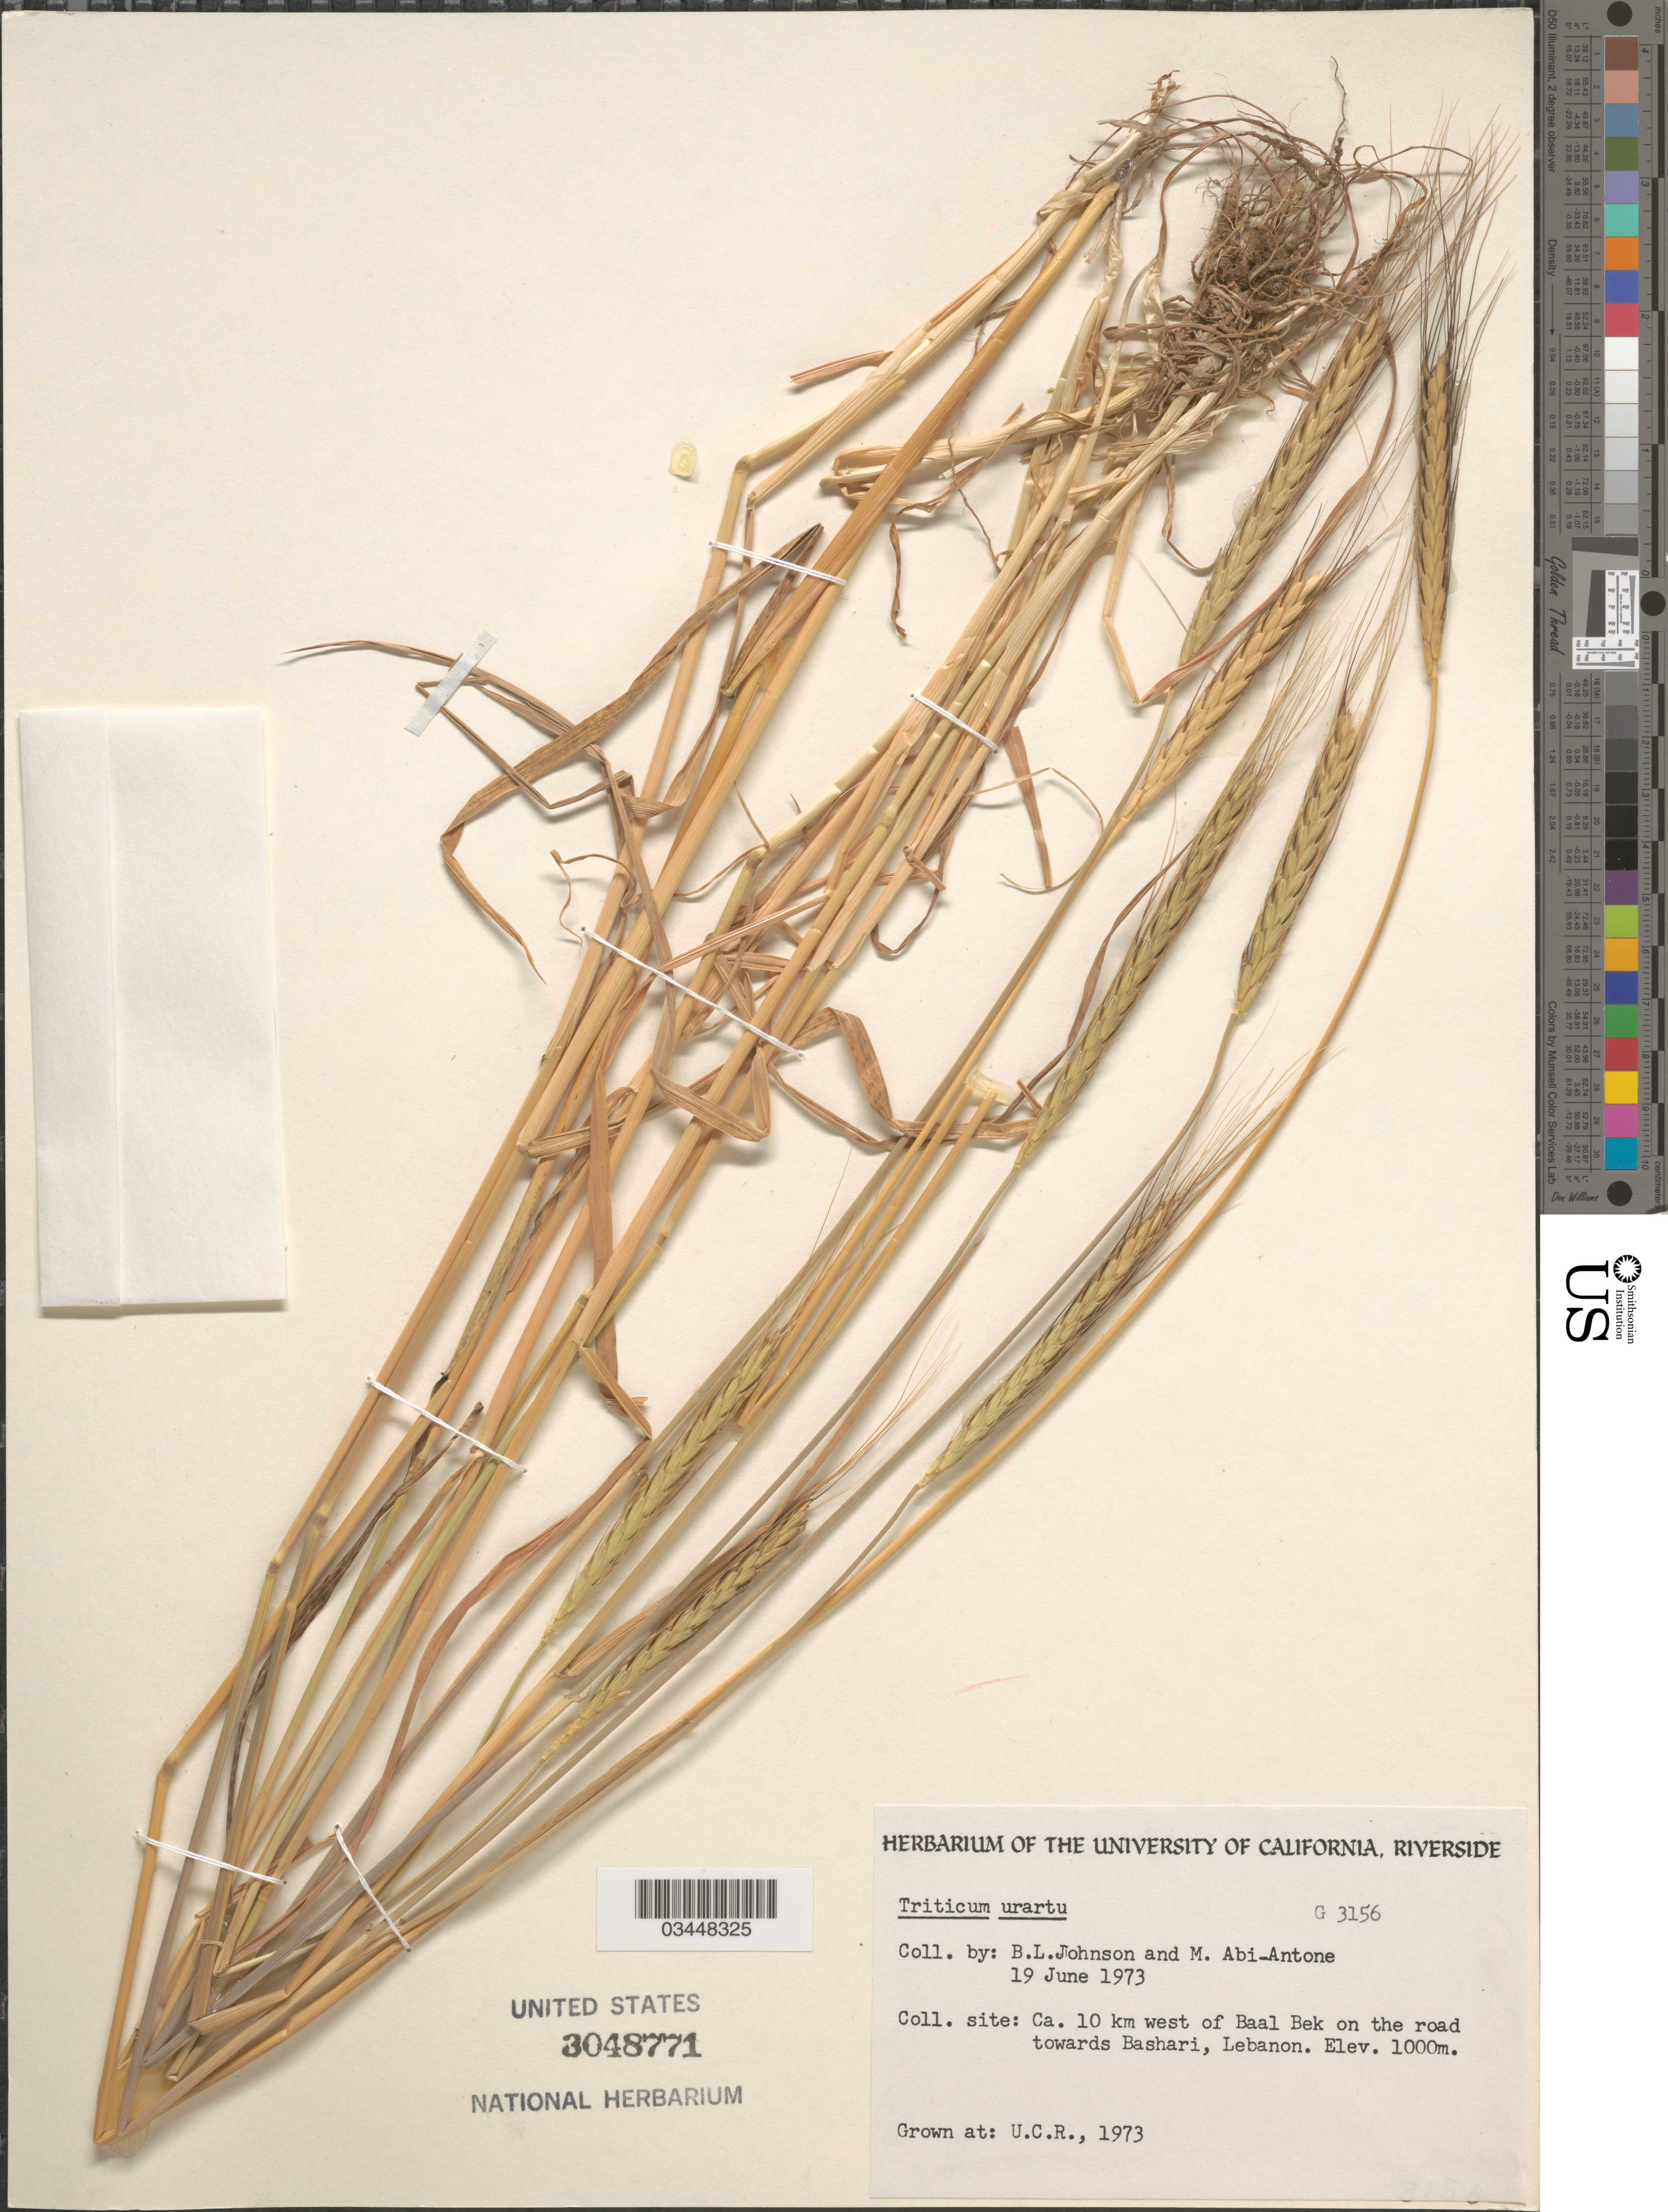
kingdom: Plantae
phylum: Tracheophyta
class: Liliopsida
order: Poales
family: Poaceae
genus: Triticum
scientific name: Triticum urartu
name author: Thumanjan ex Gandilyan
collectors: ex herb. Univ. of California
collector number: G3156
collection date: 1973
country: United States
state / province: California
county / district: Riverside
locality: U.C.R.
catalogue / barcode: US 3048771